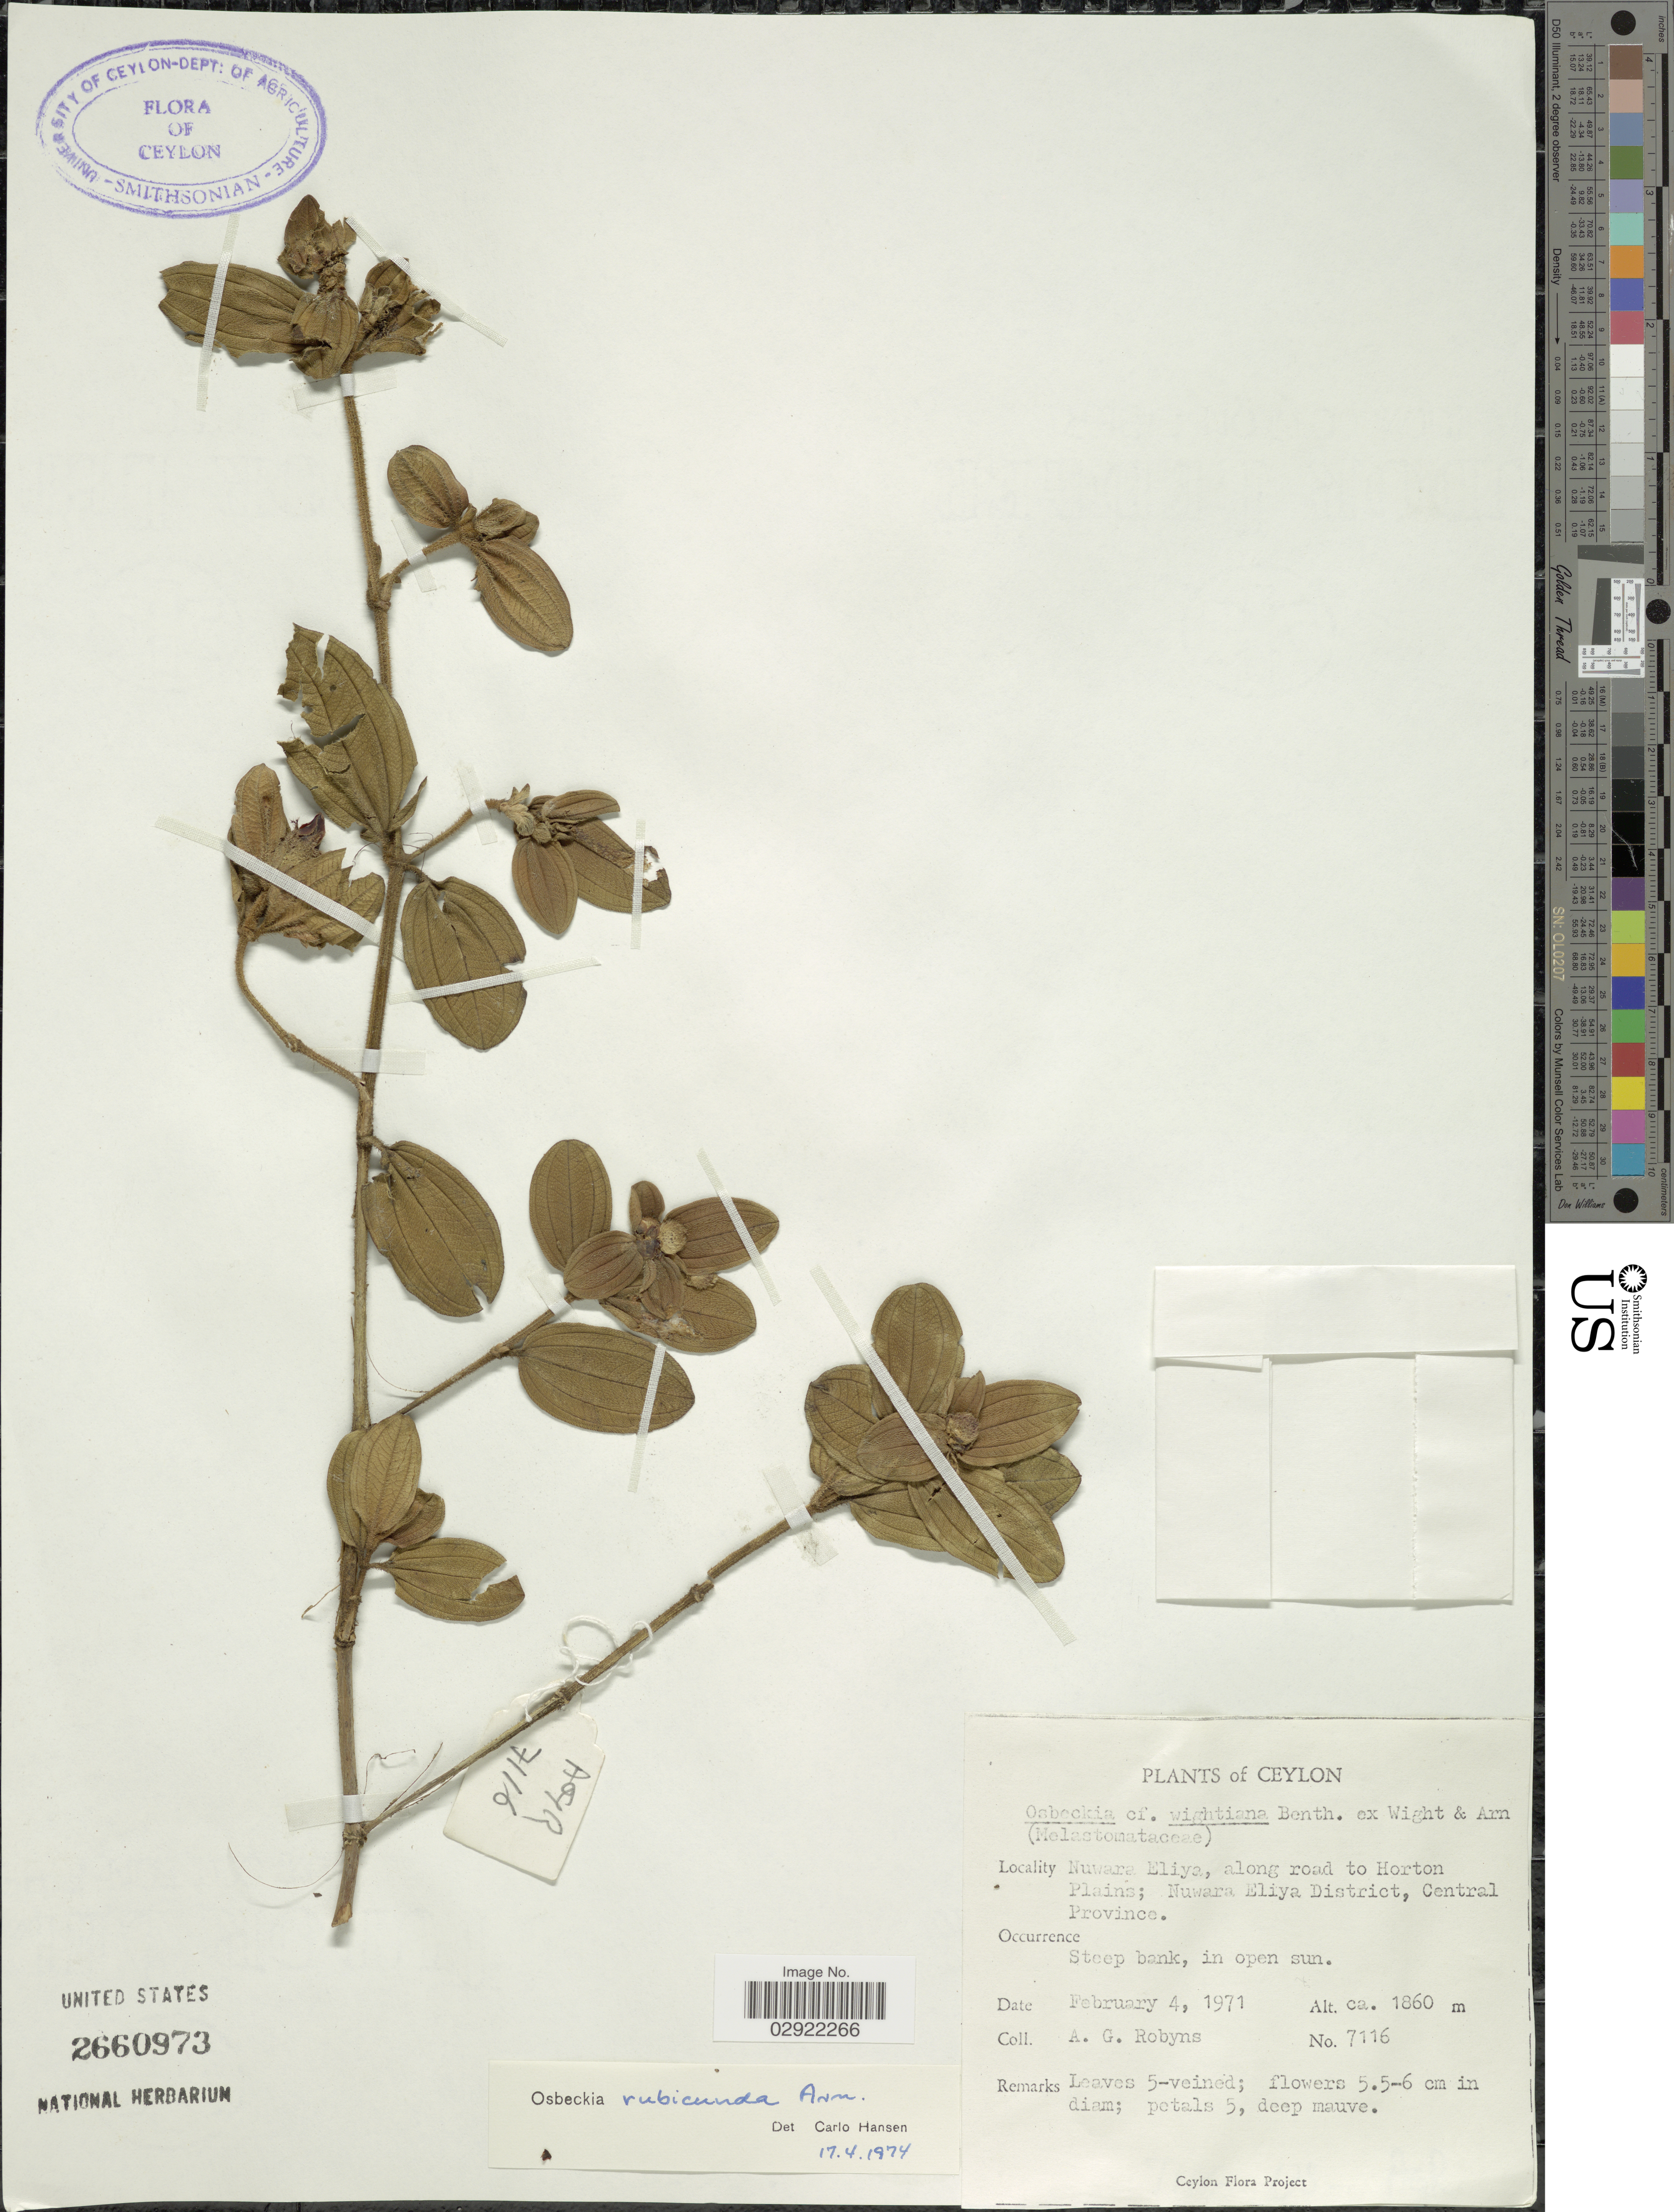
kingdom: Plantae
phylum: Tracheophyta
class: Magnoliopsida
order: Myrtales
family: Melastomataceae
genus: Osbeckia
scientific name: Osbeckia rubicunda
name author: Arn.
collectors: A. G. Robyns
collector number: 7116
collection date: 1971-02-04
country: Sri Lanka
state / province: Central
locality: Ceylon. Nuwara Eliya, along road to Horton Plains; Nuwara Eliya District.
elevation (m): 1860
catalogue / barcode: US 2660973